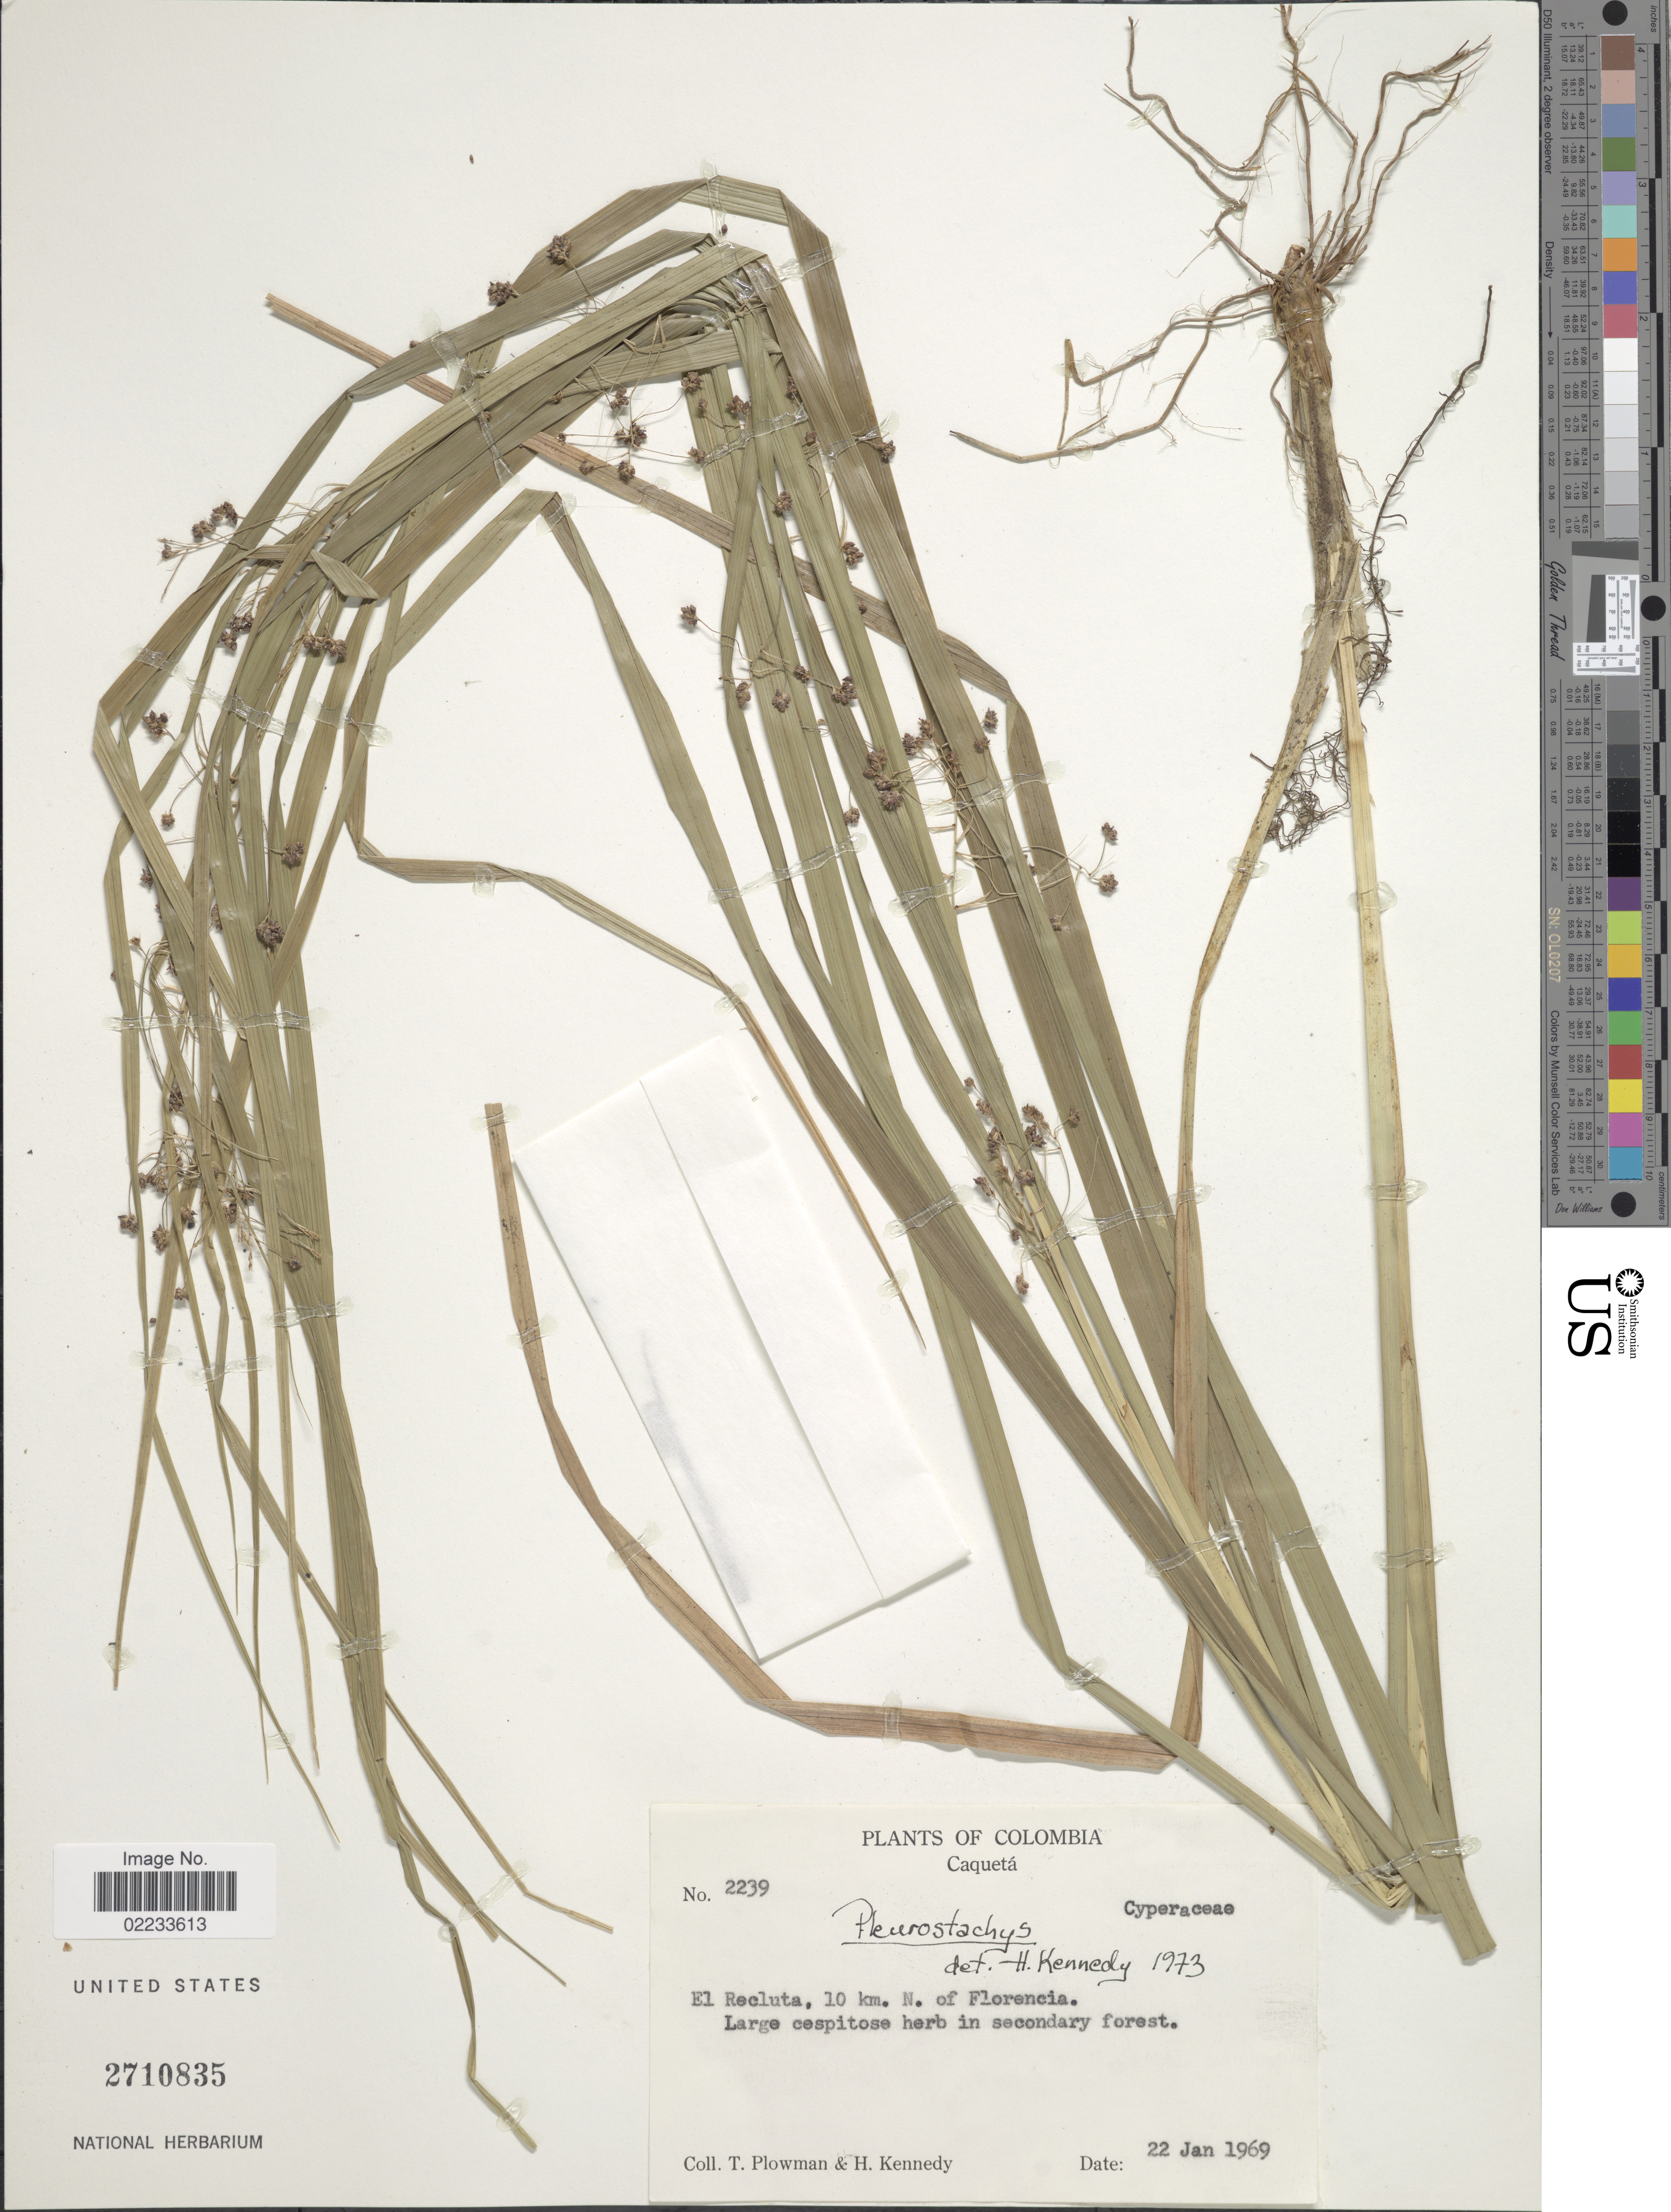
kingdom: Plantae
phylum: Tracheophyta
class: Liliopsida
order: Poales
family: Cyperaceae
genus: Rhynchospora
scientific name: Rhynchospora orbigniana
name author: (Brongn.) L.B. Sm.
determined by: Strong, Mark T., (BOT), Smithsonian Institution - National Museum of Natural History (UNITED STATES)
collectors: T. Plowman & H. Kennedy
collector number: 2239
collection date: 1969-01-22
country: Colombia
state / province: Caquetá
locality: El Recluta, 10 km. N. of Florencia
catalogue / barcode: US 2710835